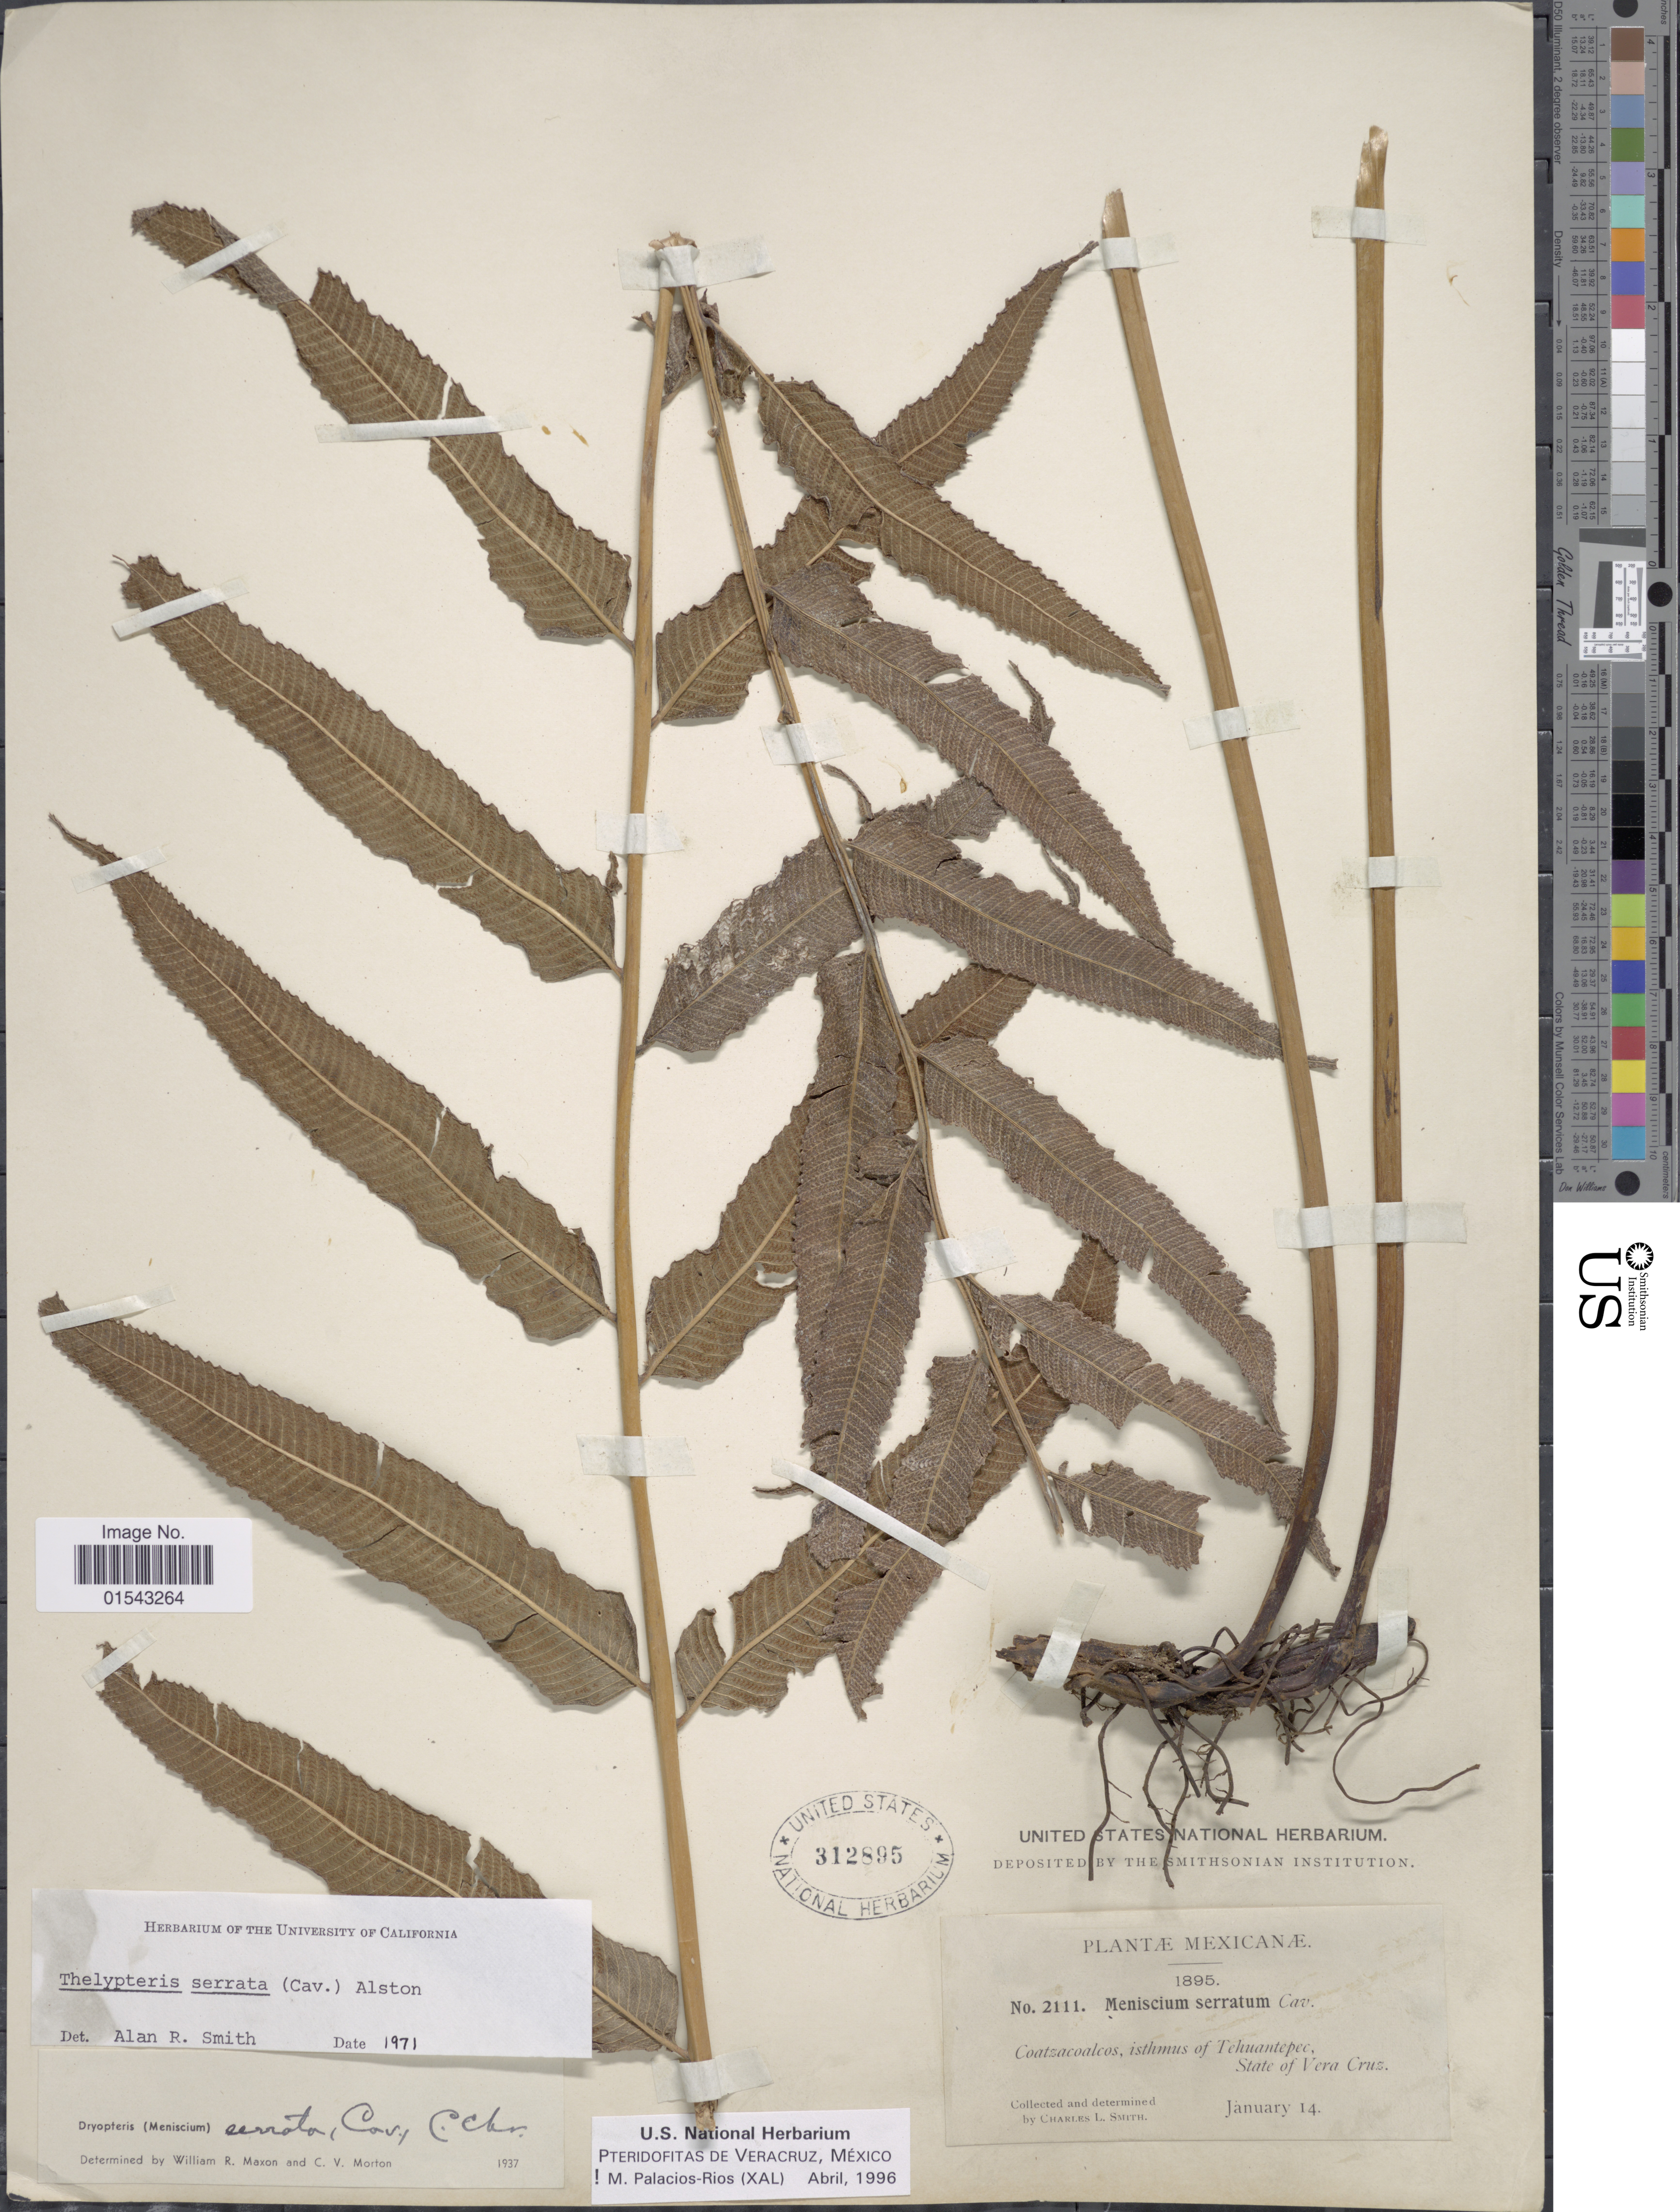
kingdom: Plantae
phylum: Tracheophyta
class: Polypodiopsida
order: Polypodiales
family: Thelypteridaceae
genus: Meniscium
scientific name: Meniscium serratum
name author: Cav.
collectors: C. L. Smith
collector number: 2111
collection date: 1895-01-14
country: Mexico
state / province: Veracruz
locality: Mexicanae, Coatzacoalcos, isthmus of Tehuantepec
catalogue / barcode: US 312895